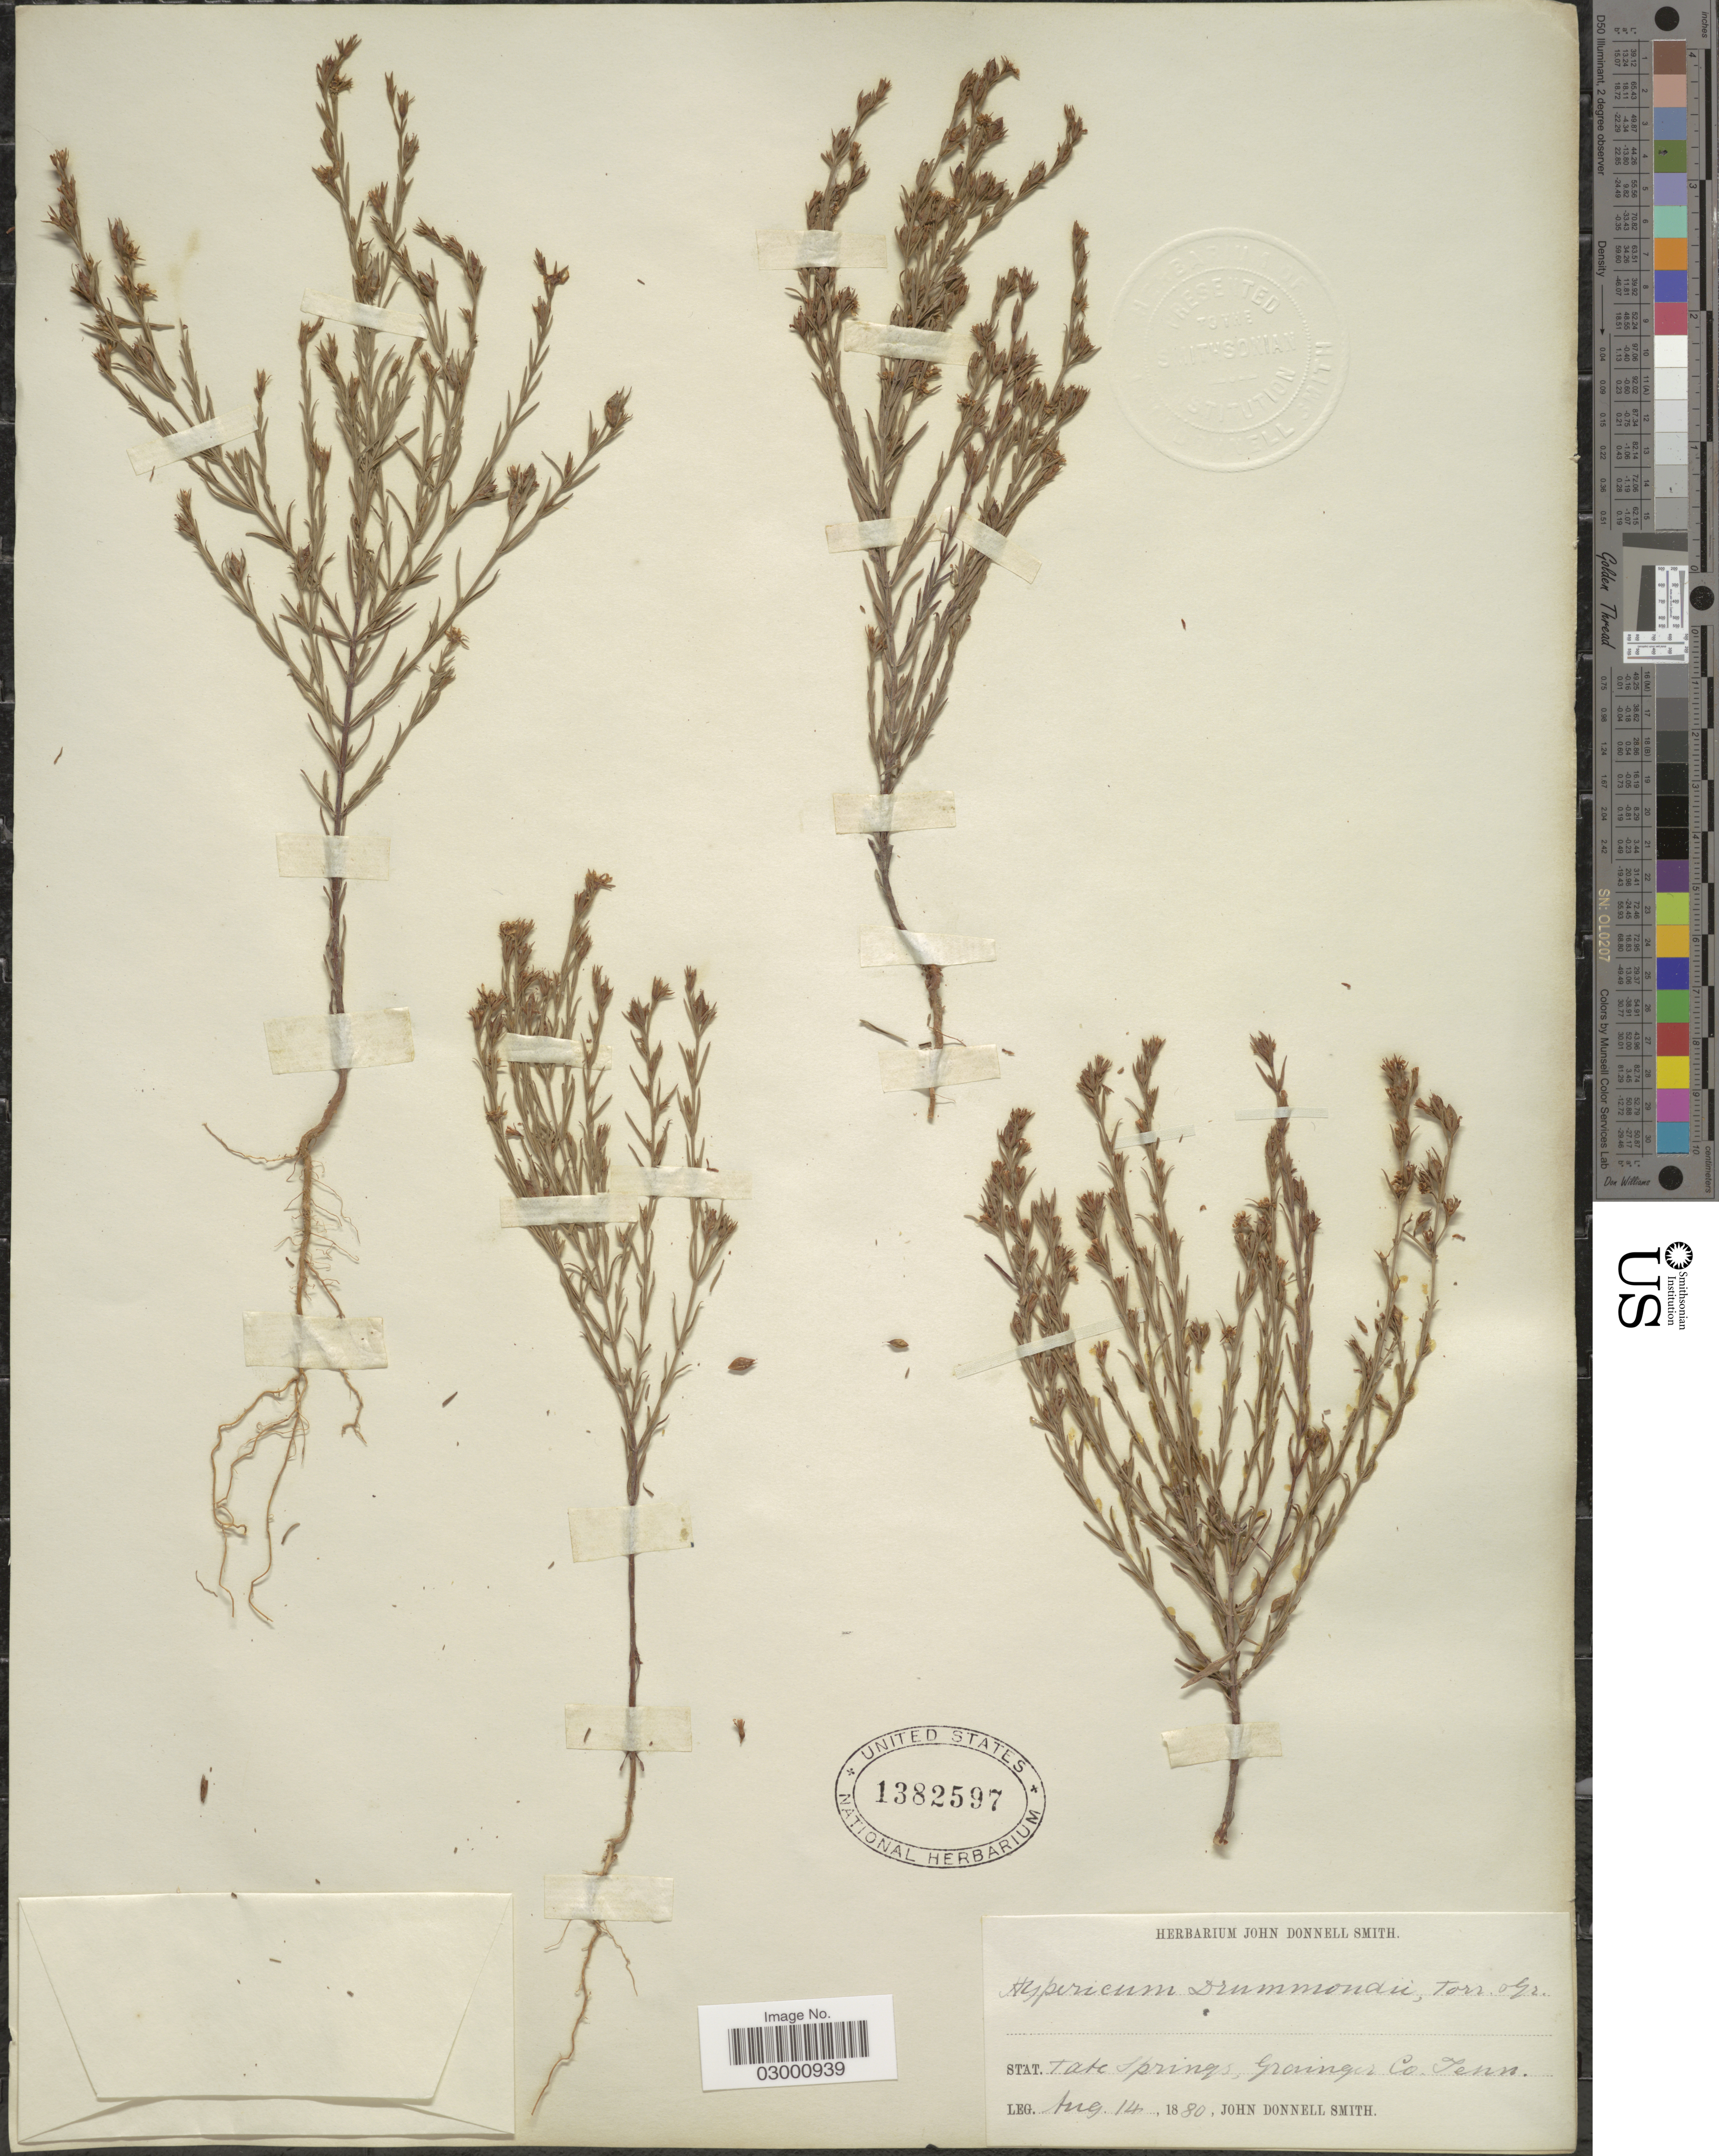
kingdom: Plantae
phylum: Tracheophyta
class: Magnoliopsida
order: Malpighiales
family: Hypericaceae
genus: Hypericum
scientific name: Hypericum drummondii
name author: (Grev. & Hook.) Torr. & A. Gray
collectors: J. Donnell Smith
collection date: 1880-08-14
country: United States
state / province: Tennessee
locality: Stat. Tate Springs, Grainger Co.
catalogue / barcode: US 1382597